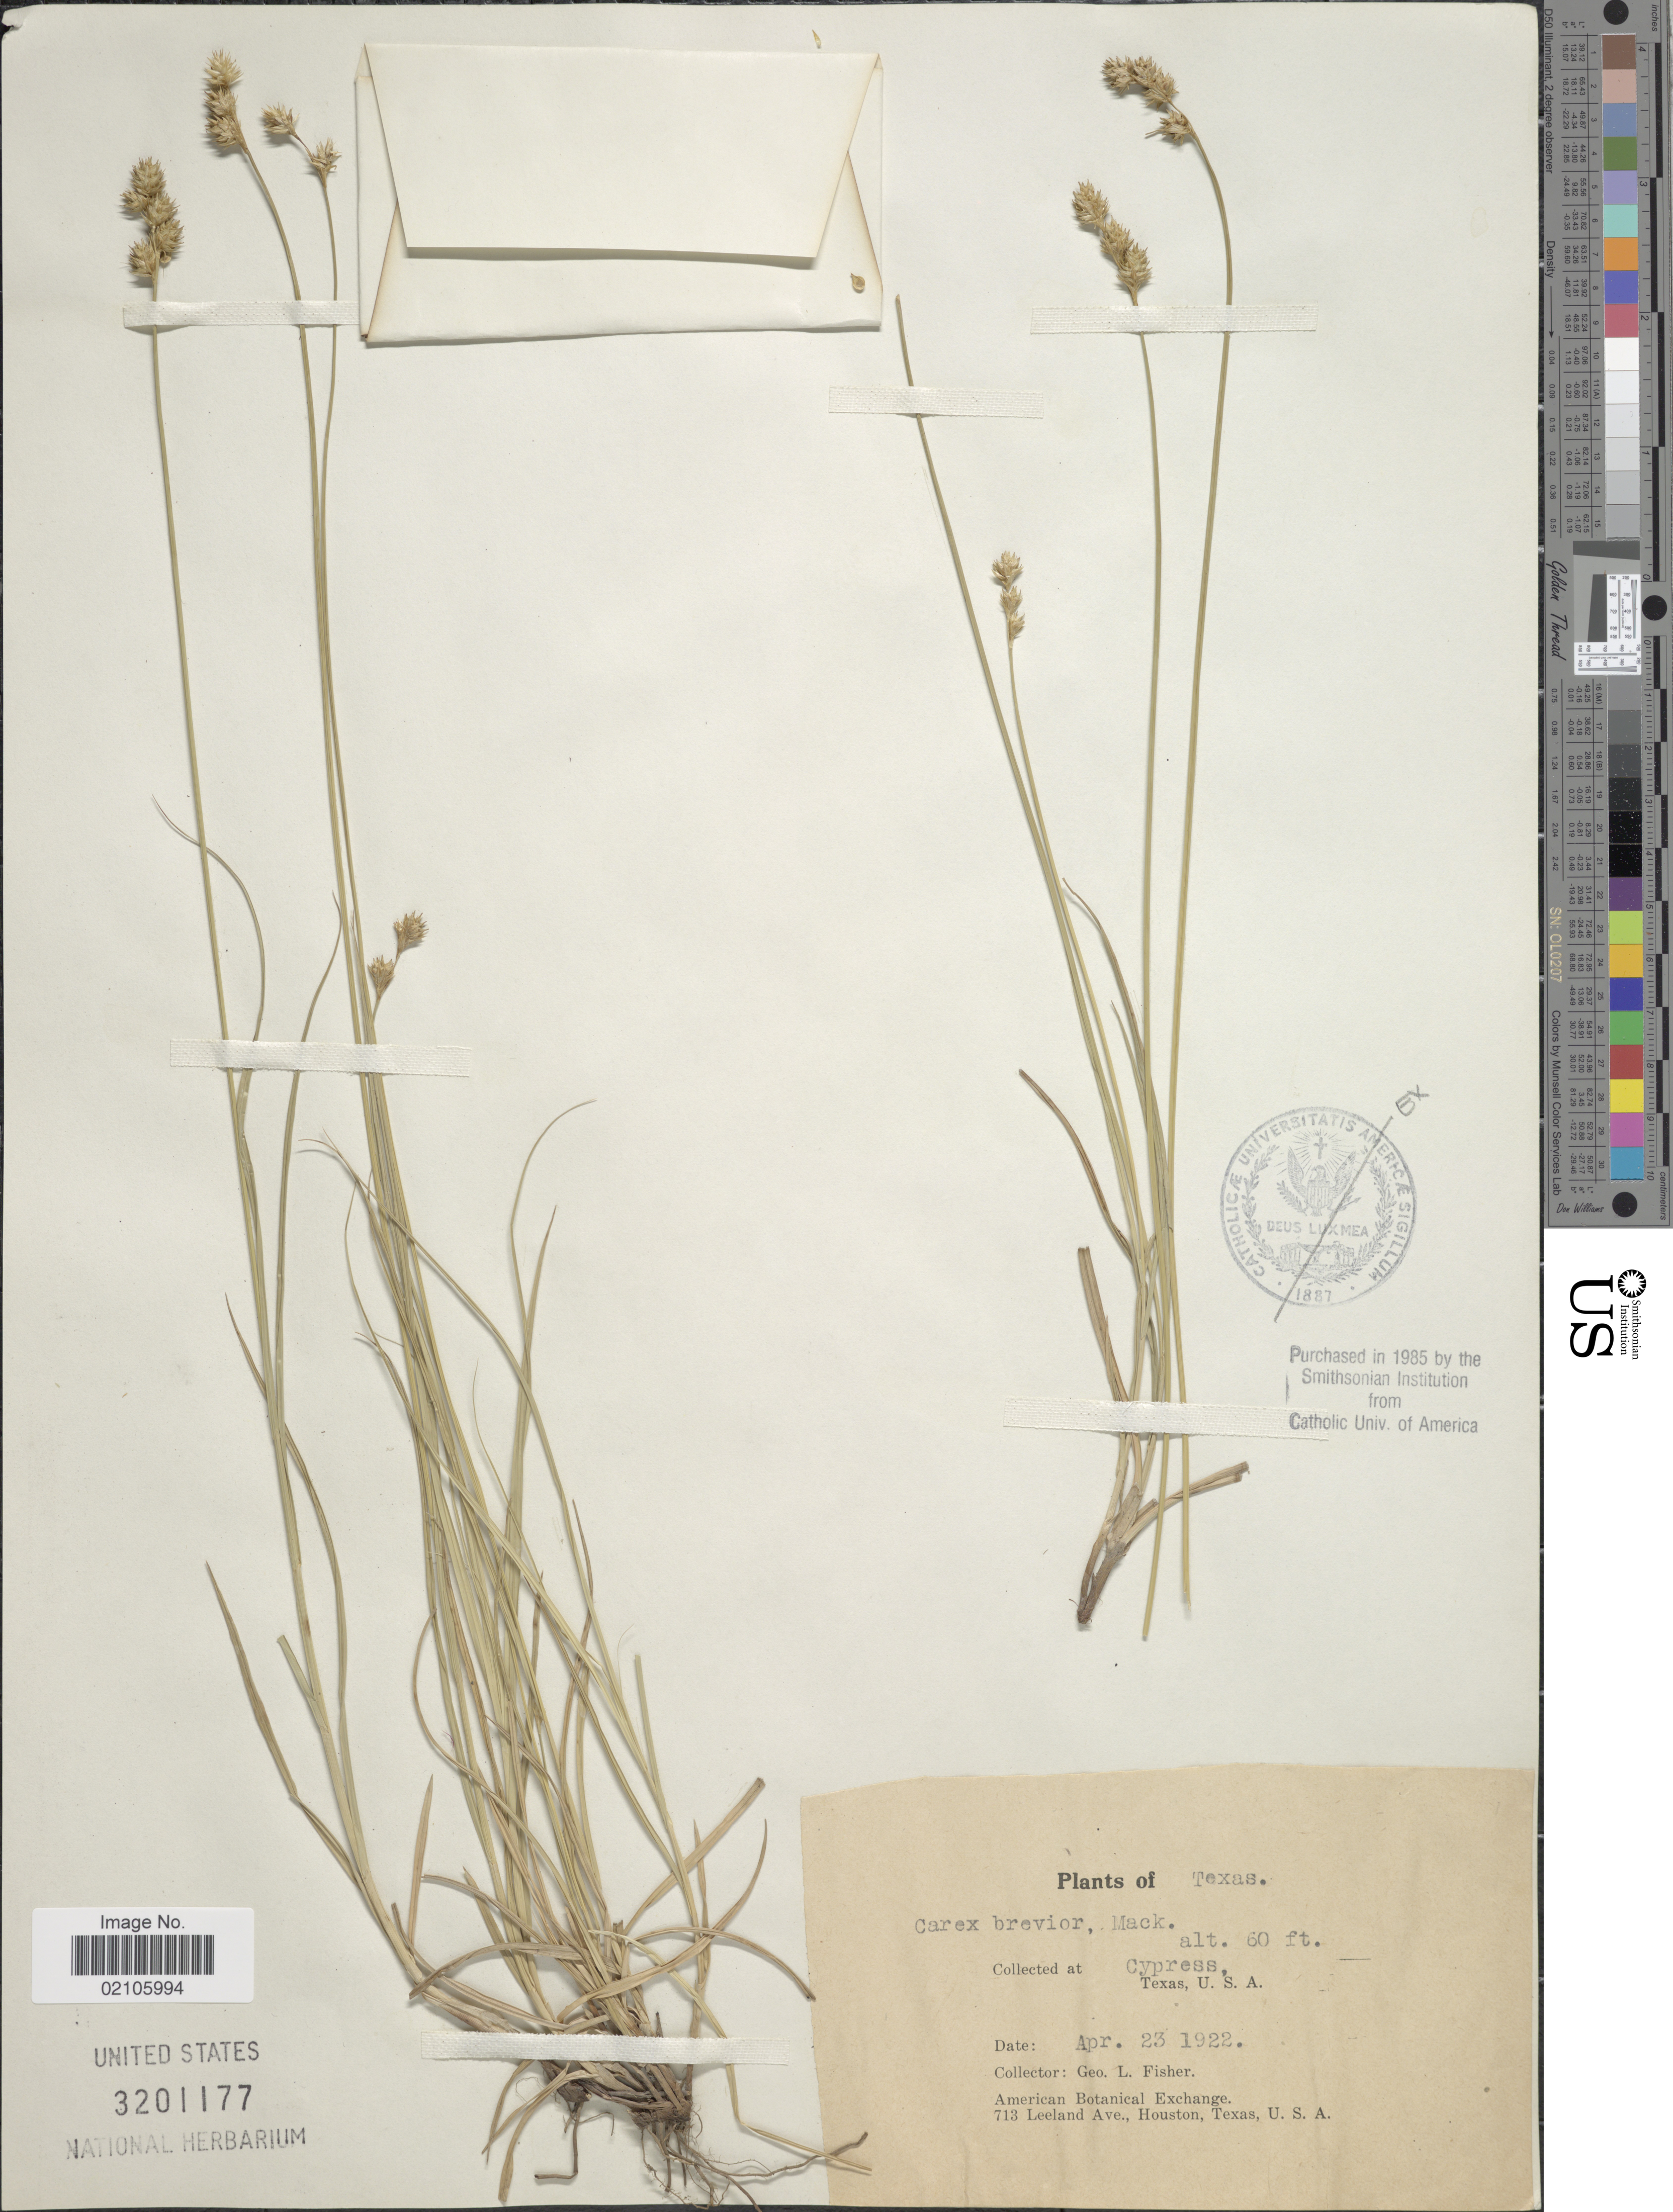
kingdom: Plantae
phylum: Tracheophyta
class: Liliopsida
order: Poales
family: Cyperaceae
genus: Carex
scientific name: Carex brevior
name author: (Dewey) Mack. ex Lunell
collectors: G. L. Fisher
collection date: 1922-04-23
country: United States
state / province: Texas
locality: Cypress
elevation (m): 18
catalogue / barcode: US 3201177